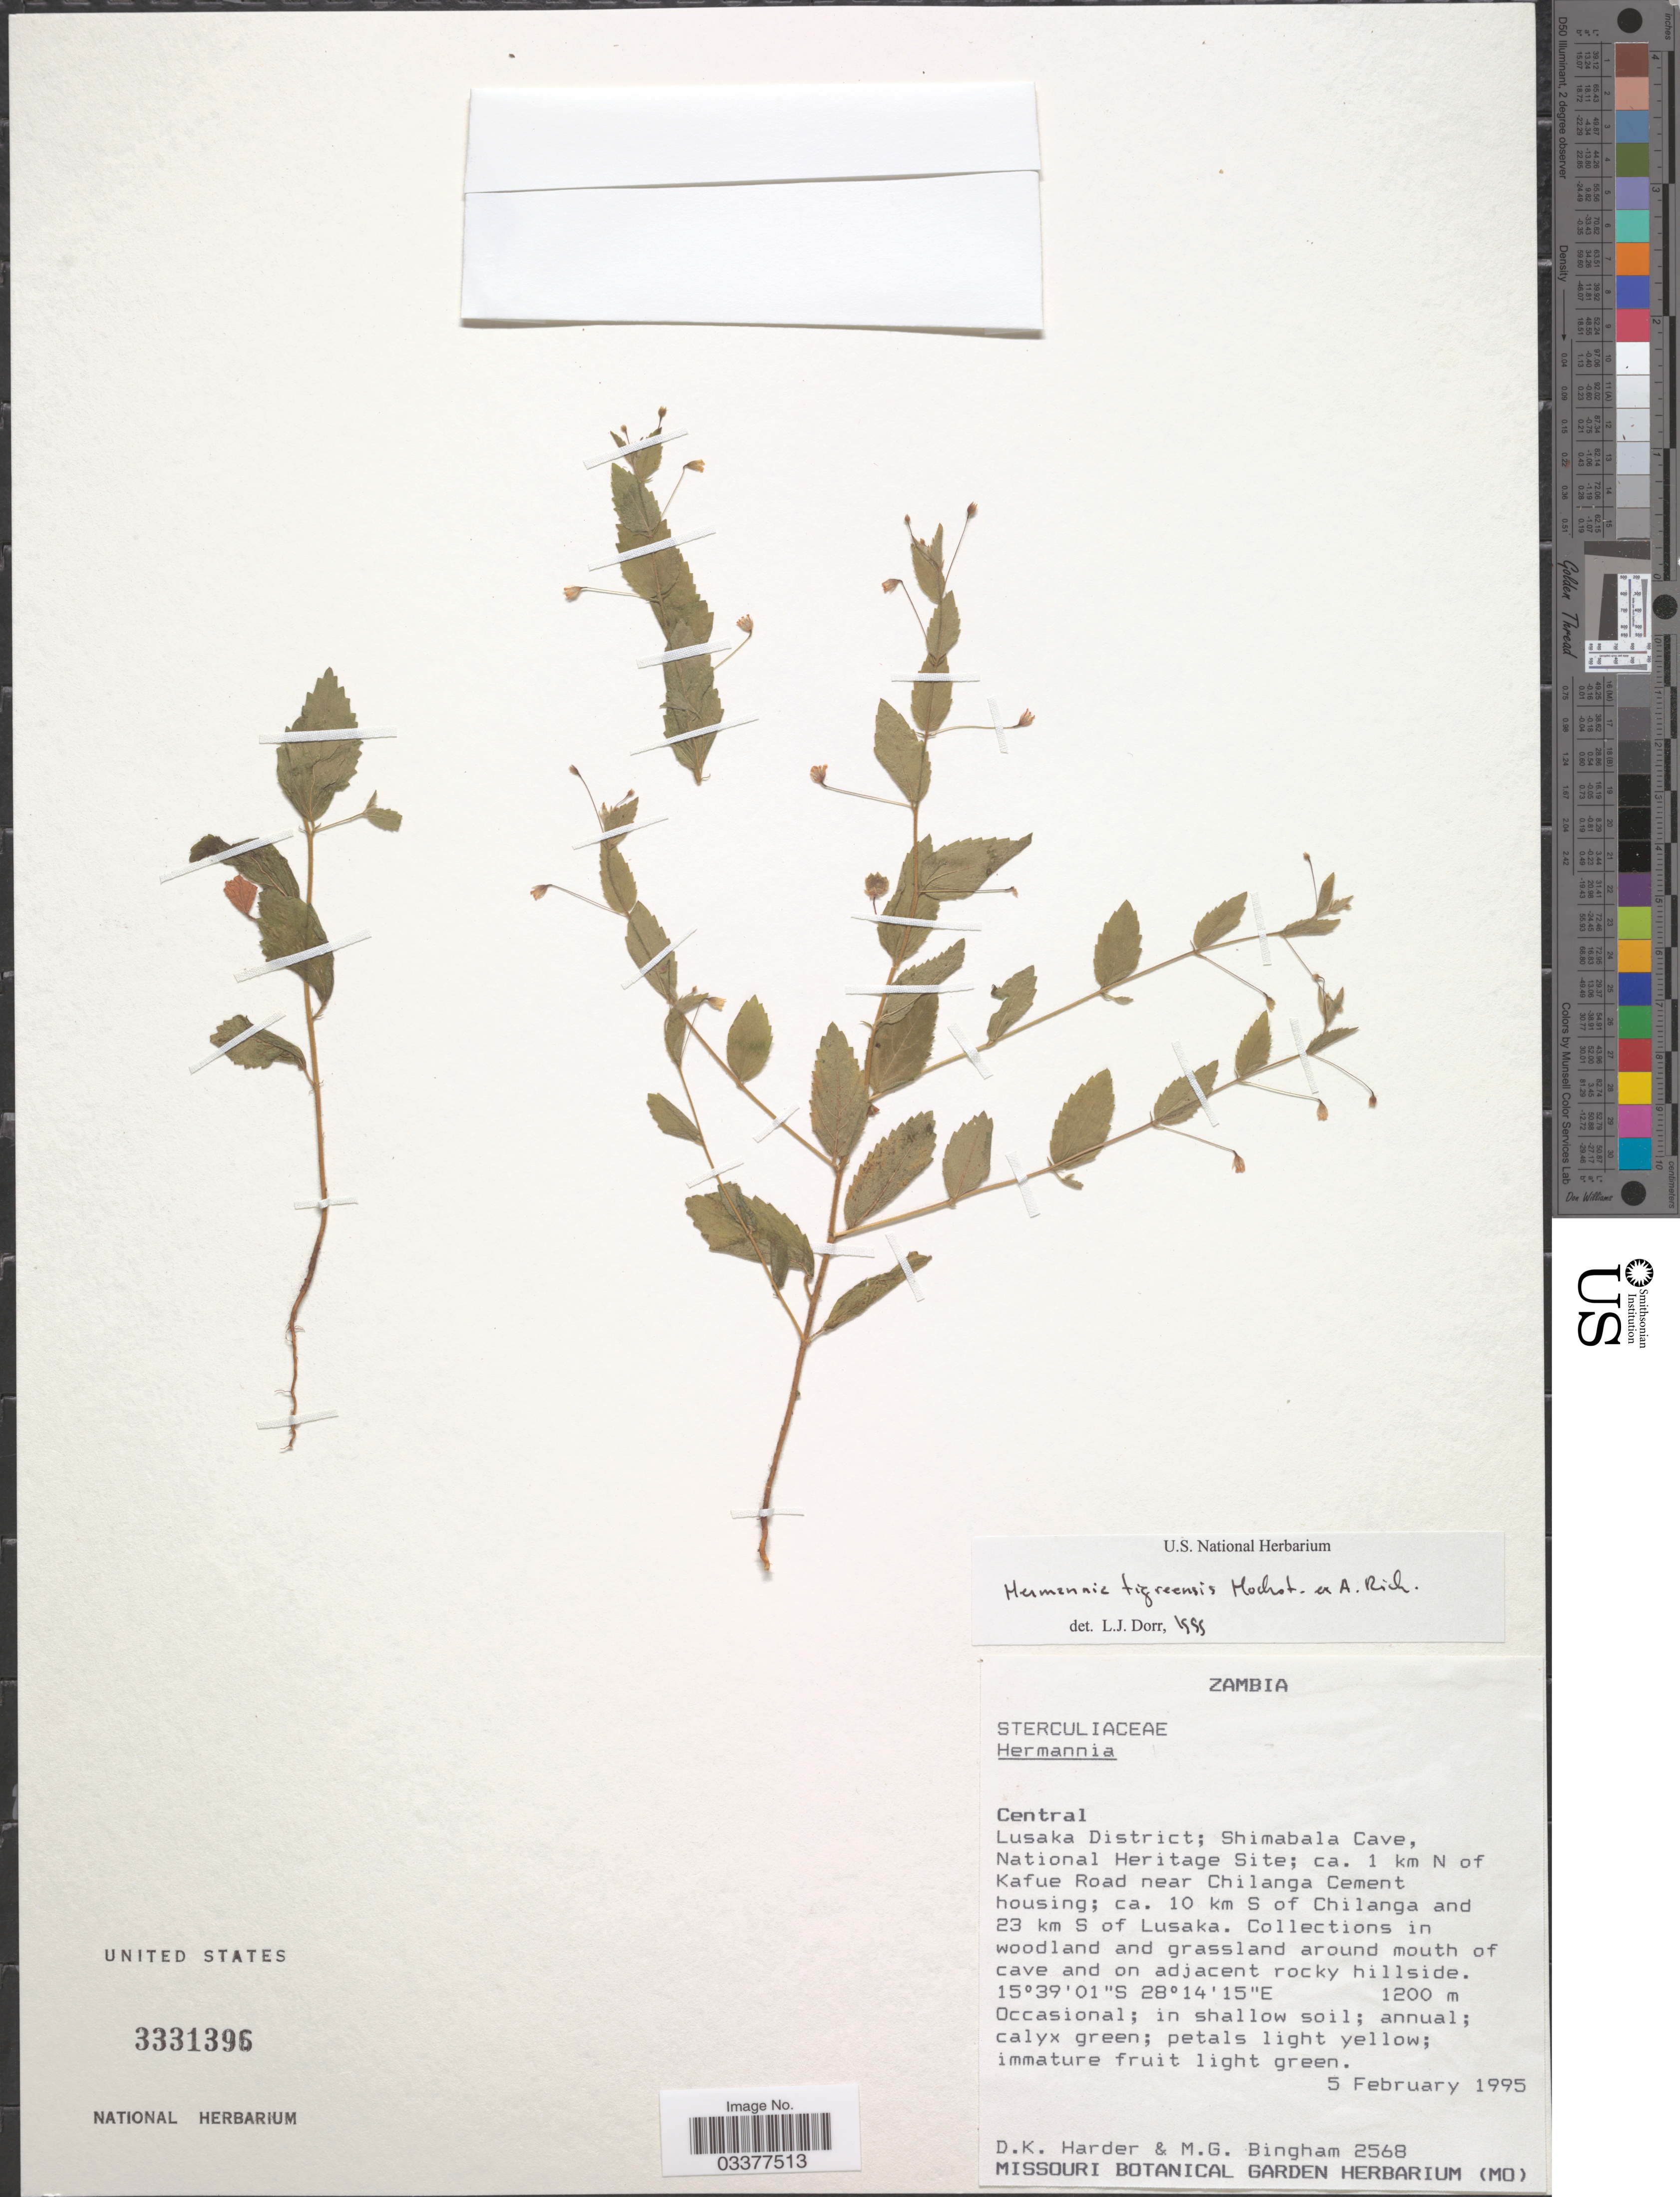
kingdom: Plantae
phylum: Tracheophyta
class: Magnoliopsida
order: Malvales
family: Malvaceae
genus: Hermannia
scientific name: Hermannia tigreensis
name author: Hochst. ex A. Rich.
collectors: D. Harder & M. Bingham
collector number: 2568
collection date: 1995-02-05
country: Zambia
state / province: Central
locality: Lusaka District; Shimabala Cave, National Heritage Site; ca. 1 km N of Kafue Road near Chilanga Cement housing; ca 10 km S of Chilanga and 23 km S of Lusaka.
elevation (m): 1200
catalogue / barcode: US 3331396